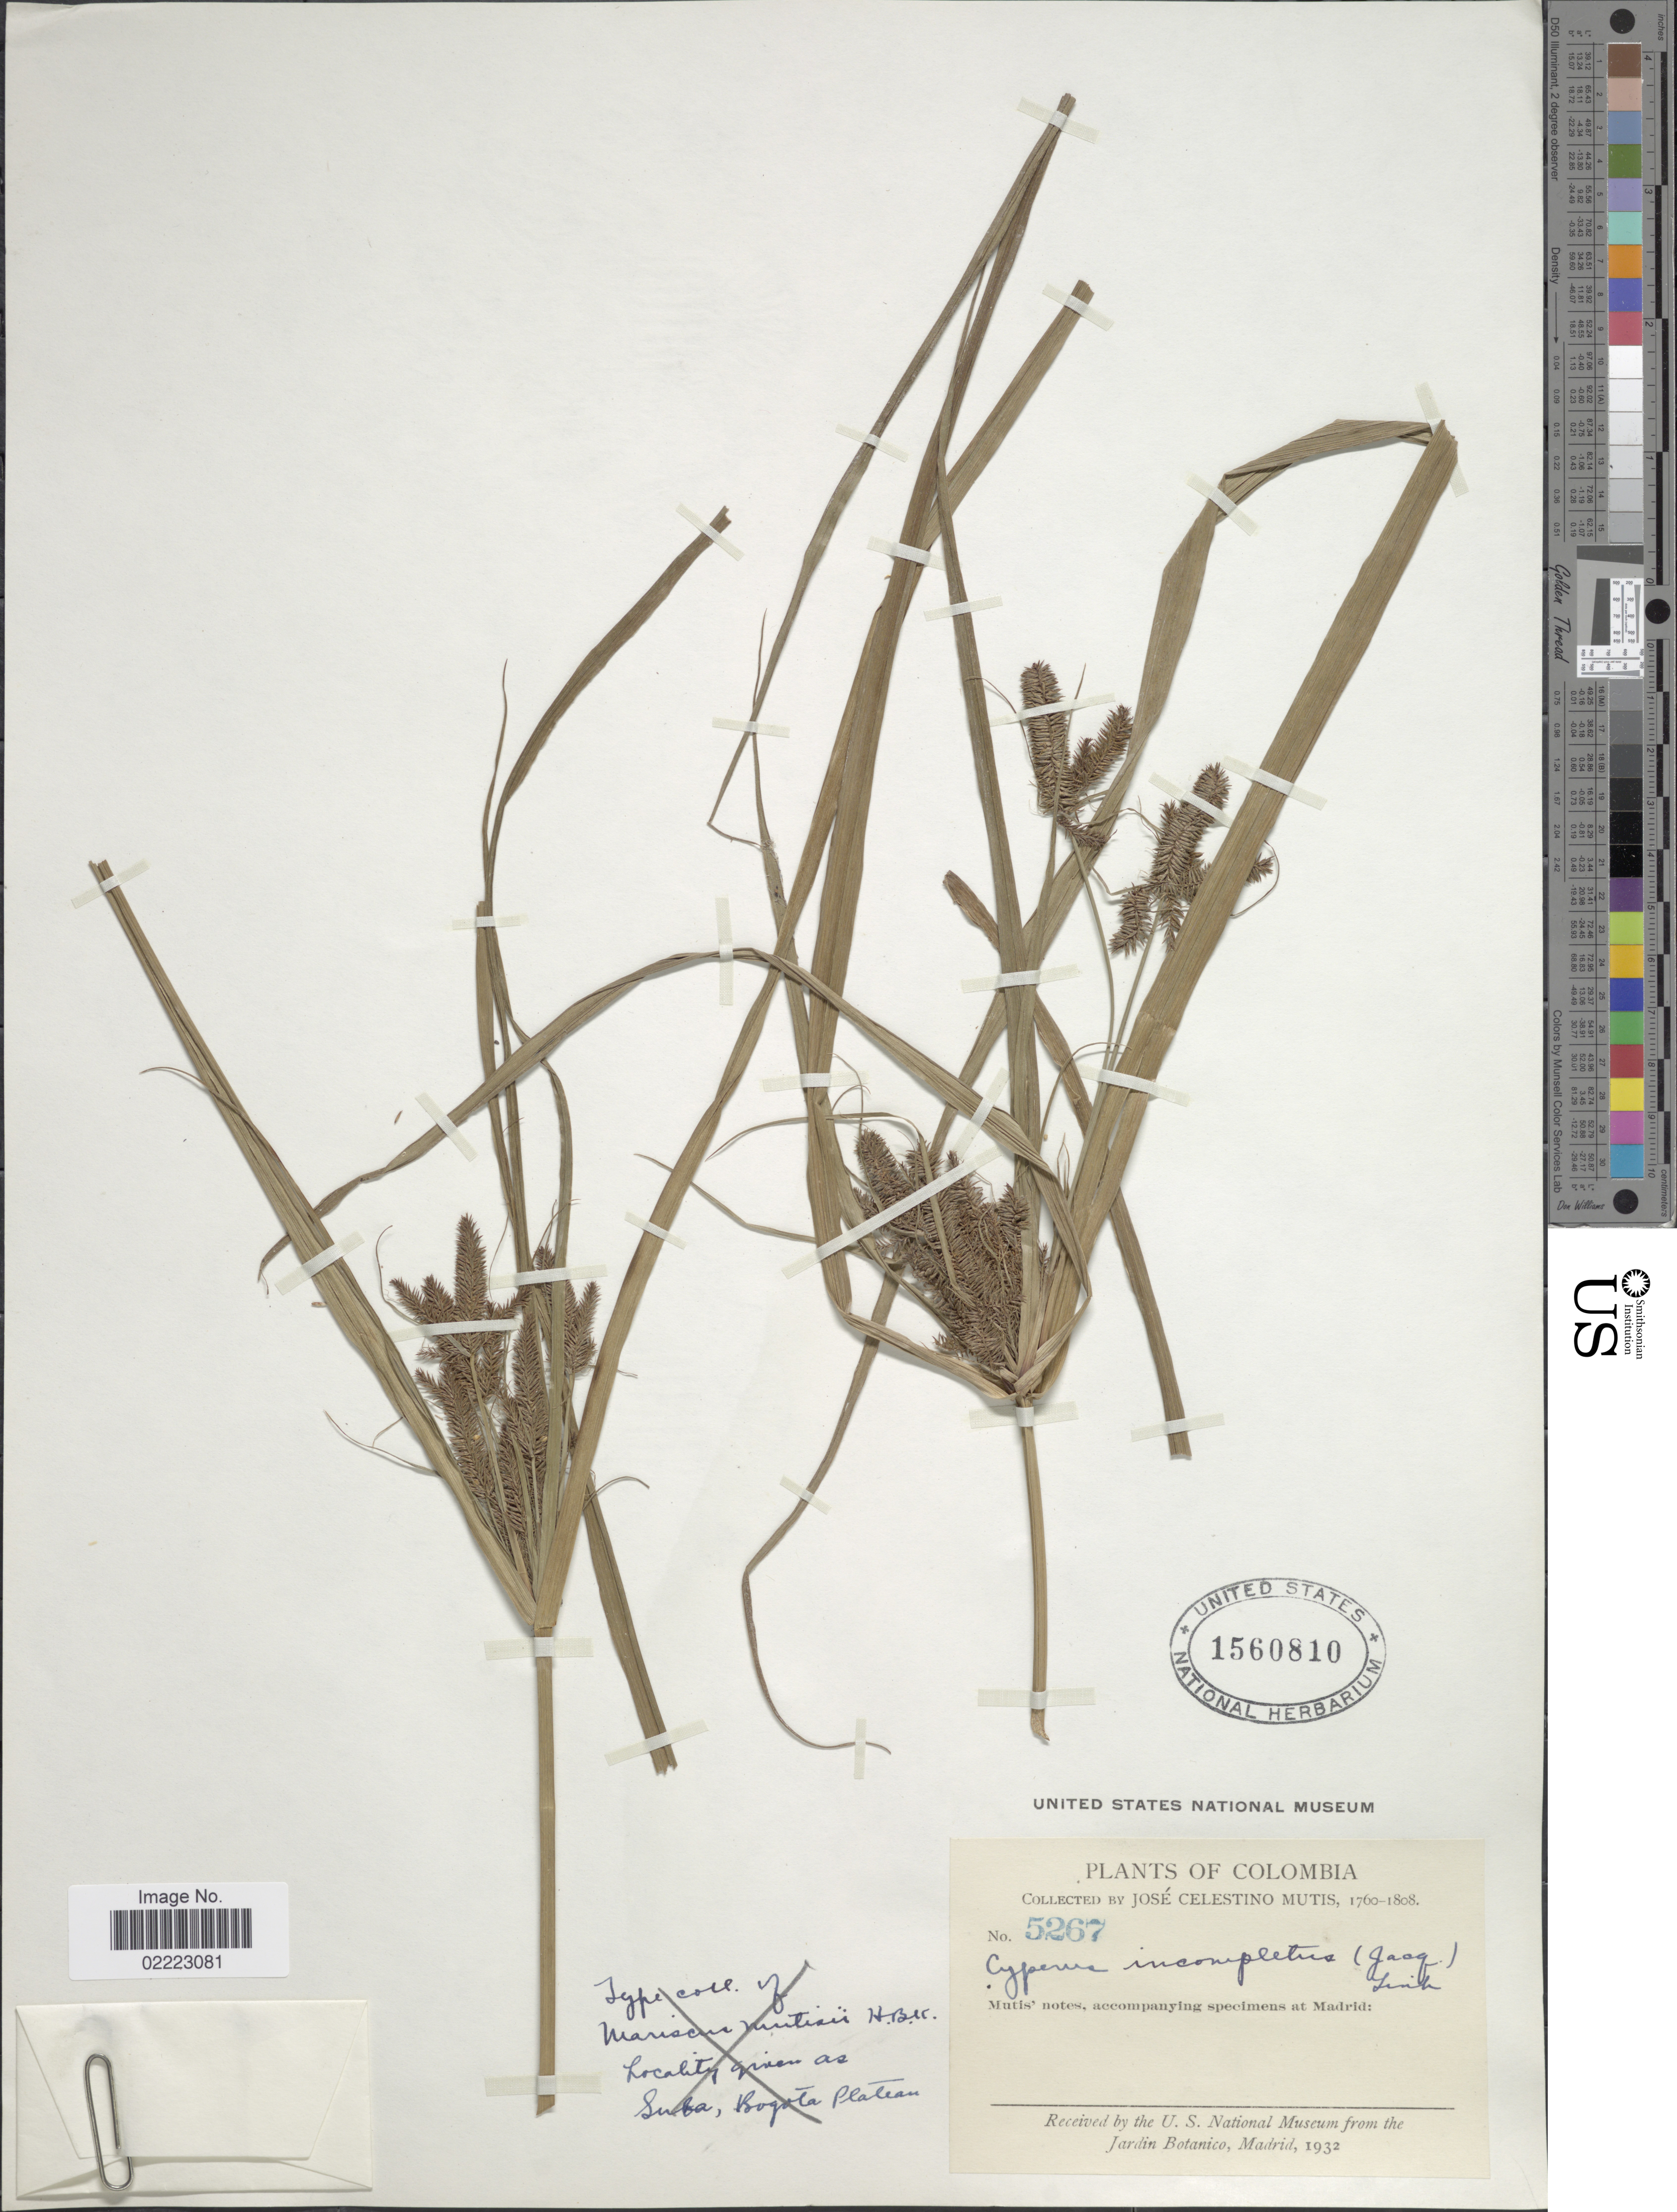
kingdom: Plantae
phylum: Tracheophyta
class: Liliopsida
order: Poales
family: Cyperaceae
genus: Cyperus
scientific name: Cyperus mutisii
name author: (Kunth) Andersson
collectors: J. C. B. Mutis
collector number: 5267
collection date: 1760/1808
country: Colombia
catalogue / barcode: US 1560810